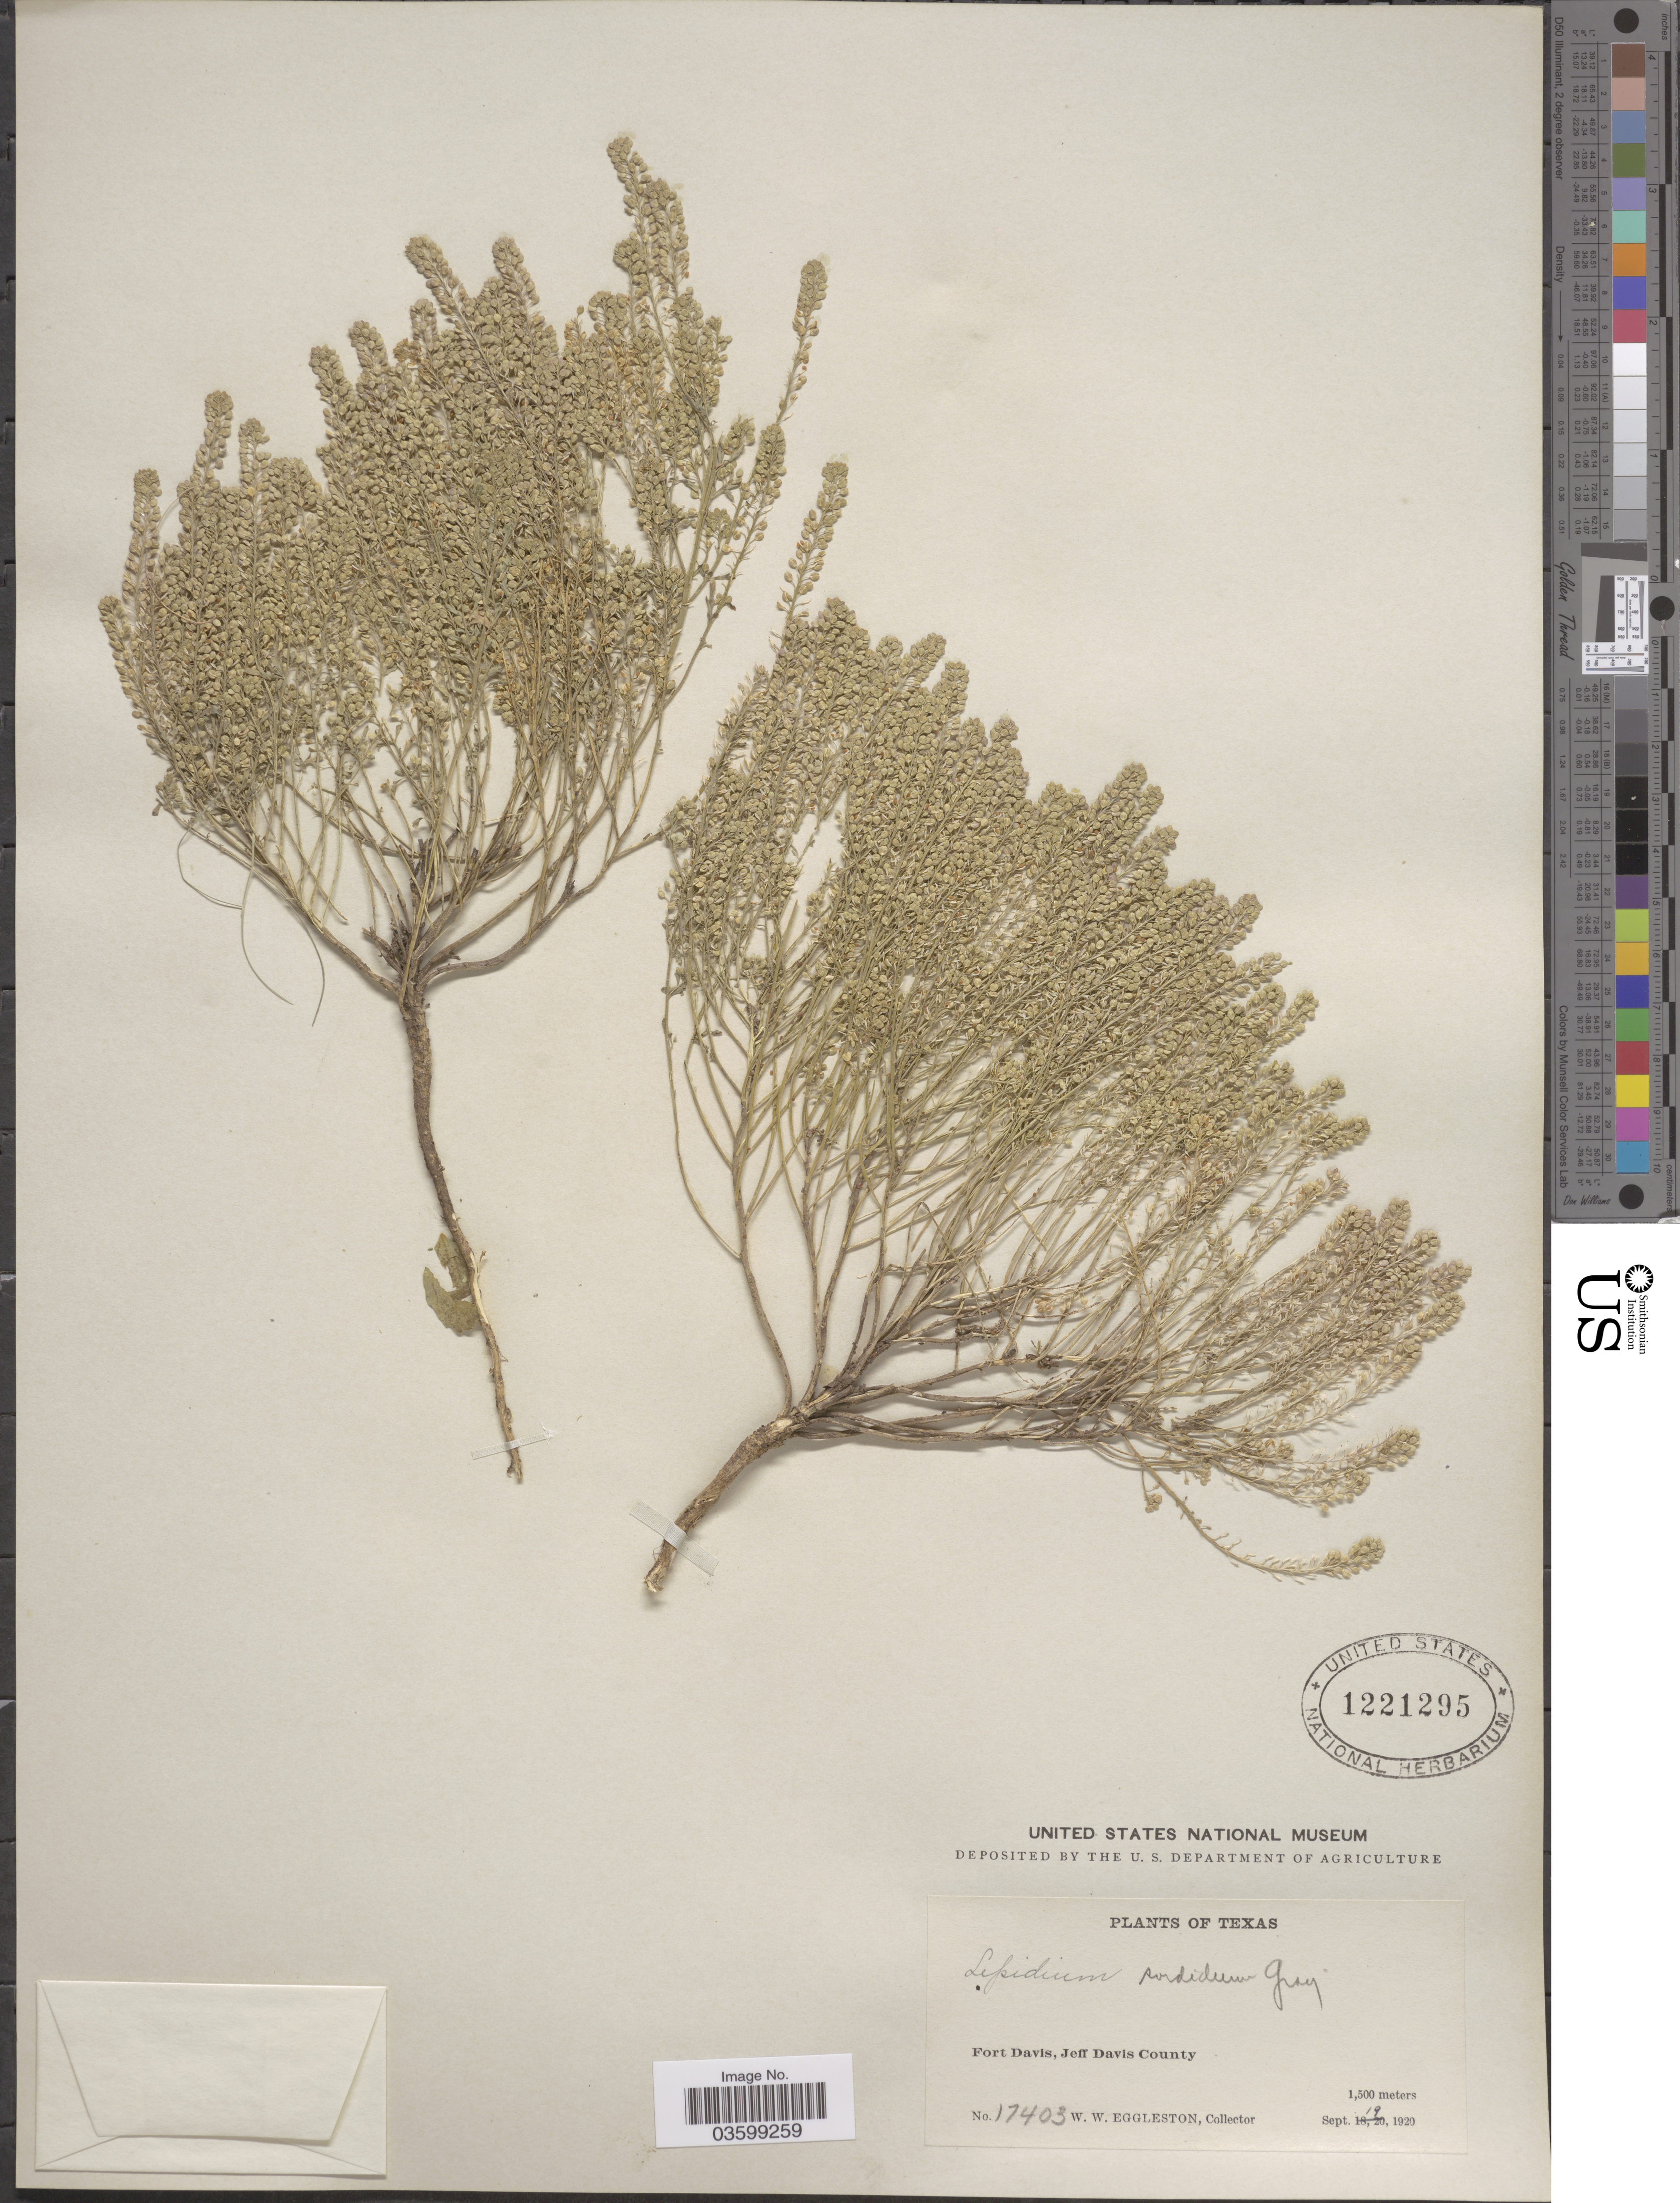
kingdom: Plantae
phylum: Tracheophyta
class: Magnoliopsida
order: Brassicales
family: Brassicaceae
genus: Lepidium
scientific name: Lepidium sordidum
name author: A. Gray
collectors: W. W. Eggleston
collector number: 17403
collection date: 1920-09-19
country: United States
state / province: Texas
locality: Fort Davis, Jeff Davis County.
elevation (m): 1500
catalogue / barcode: US 1221295